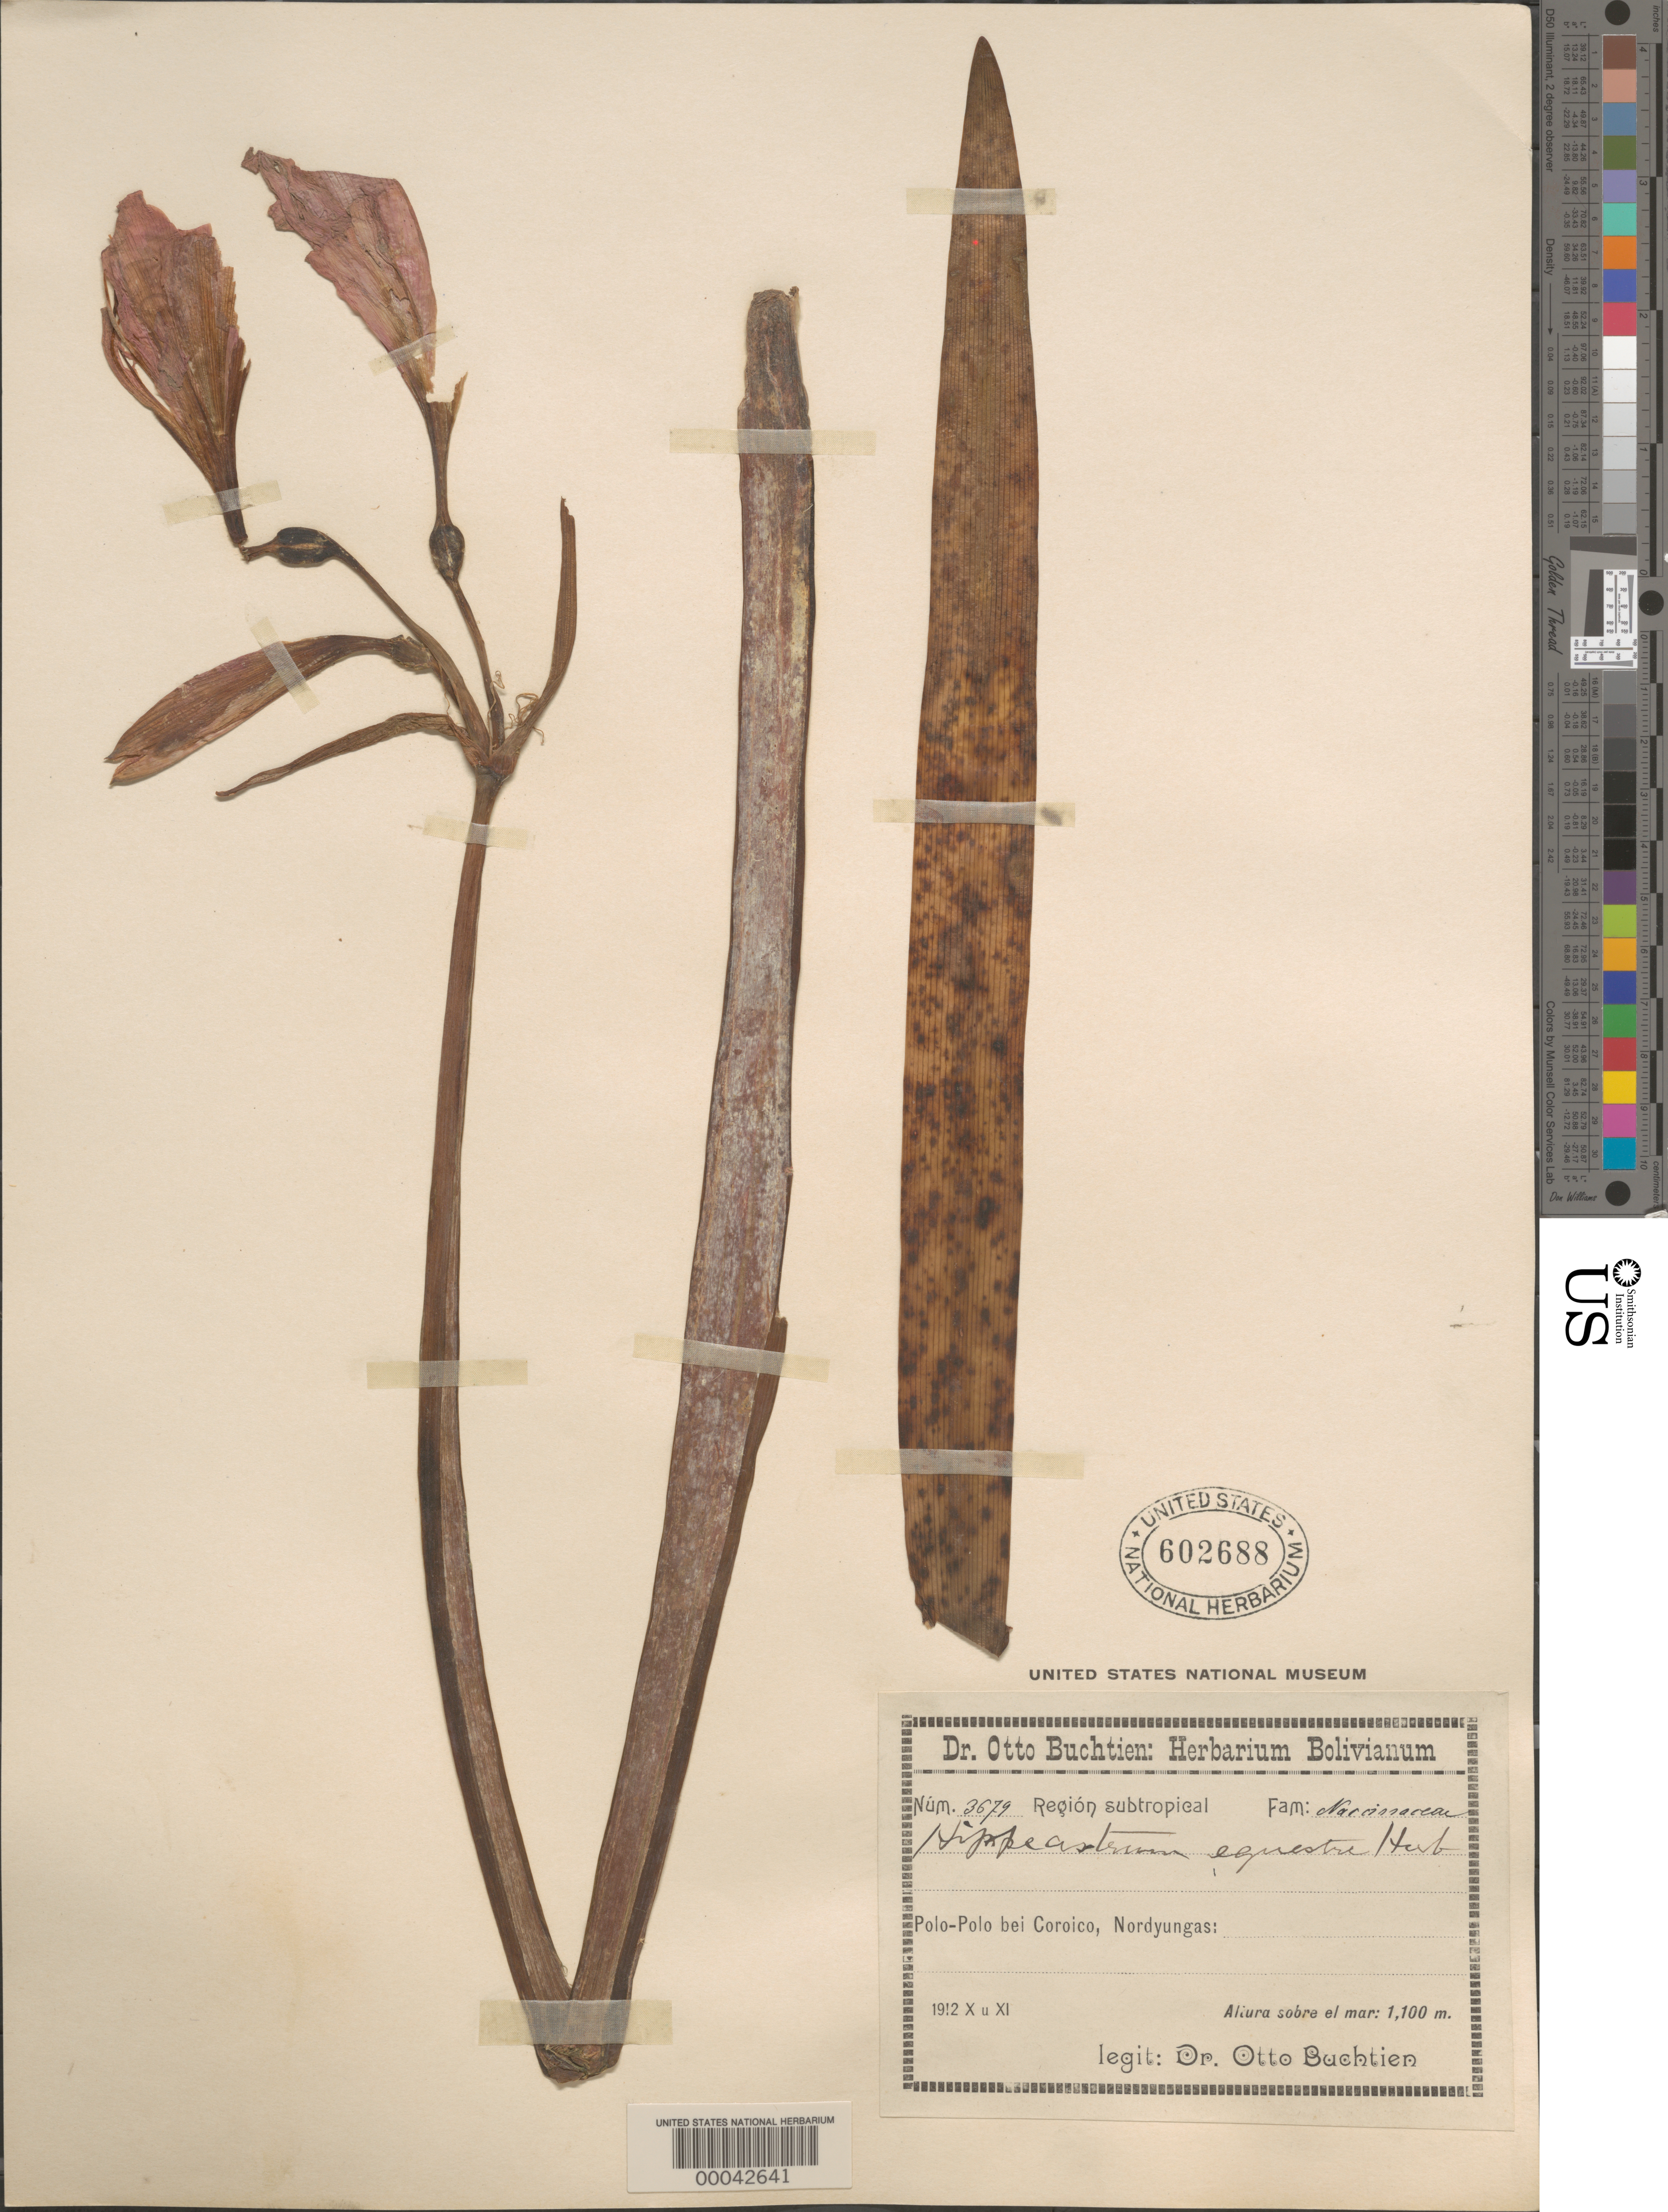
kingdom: Plantae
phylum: Tracheophyta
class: Liliopsida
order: Asparagales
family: Amaryllidaceae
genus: Hippeastrum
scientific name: Hippeastrum equestre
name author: (Aiton) Herb.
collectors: O. Buchtien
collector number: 3679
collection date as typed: Oct 1912 to -- Nov 1912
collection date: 1912-10/1912-11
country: Bolivia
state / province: La Paz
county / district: Nor Yungas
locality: Polo-Polo near Coroico.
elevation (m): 1100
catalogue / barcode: US 602688